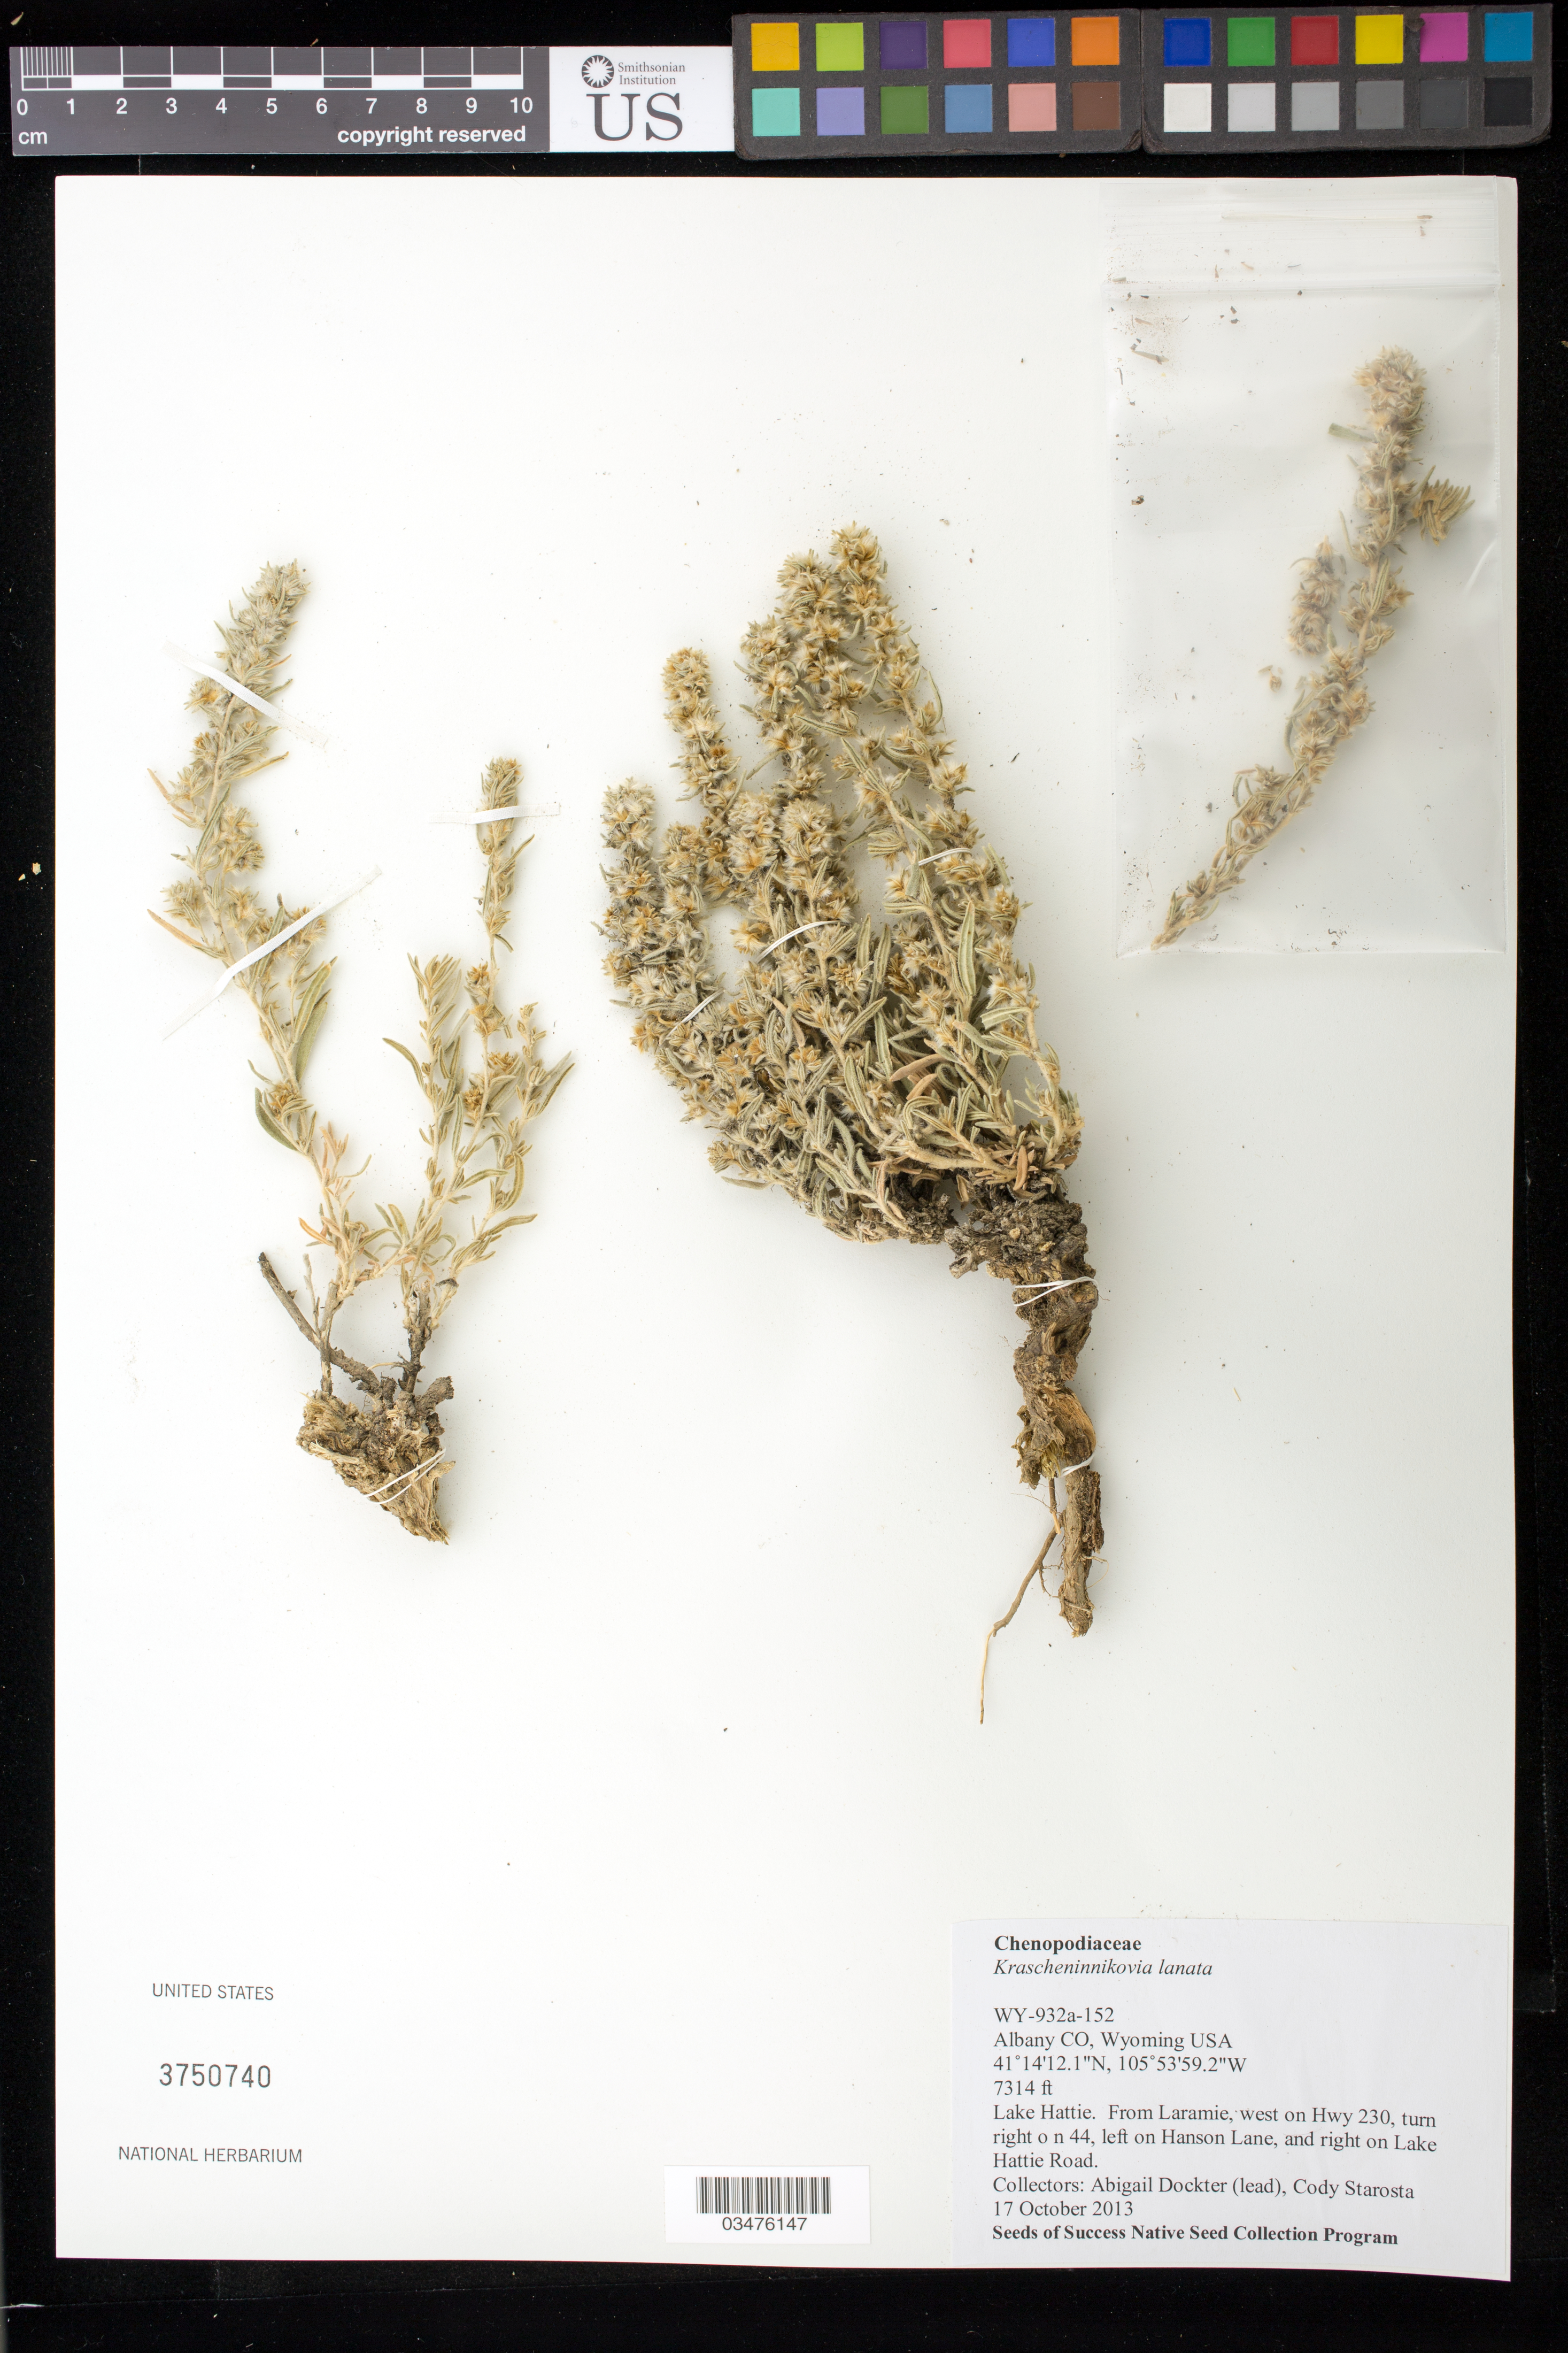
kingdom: Plantae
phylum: Tracheophyta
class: Magnoliopsida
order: Caryophyllales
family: Amaranthaceae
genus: Krascheninnikovia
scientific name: Krascheninnikovia lanata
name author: (Pursh) A. Meeuse & A.Smit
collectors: A. Dockter & C. Starosta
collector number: WY932A-152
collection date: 2013-10-17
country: United States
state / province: Wyoming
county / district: Albany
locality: Lake Hattie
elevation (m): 2229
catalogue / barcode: US 3750740